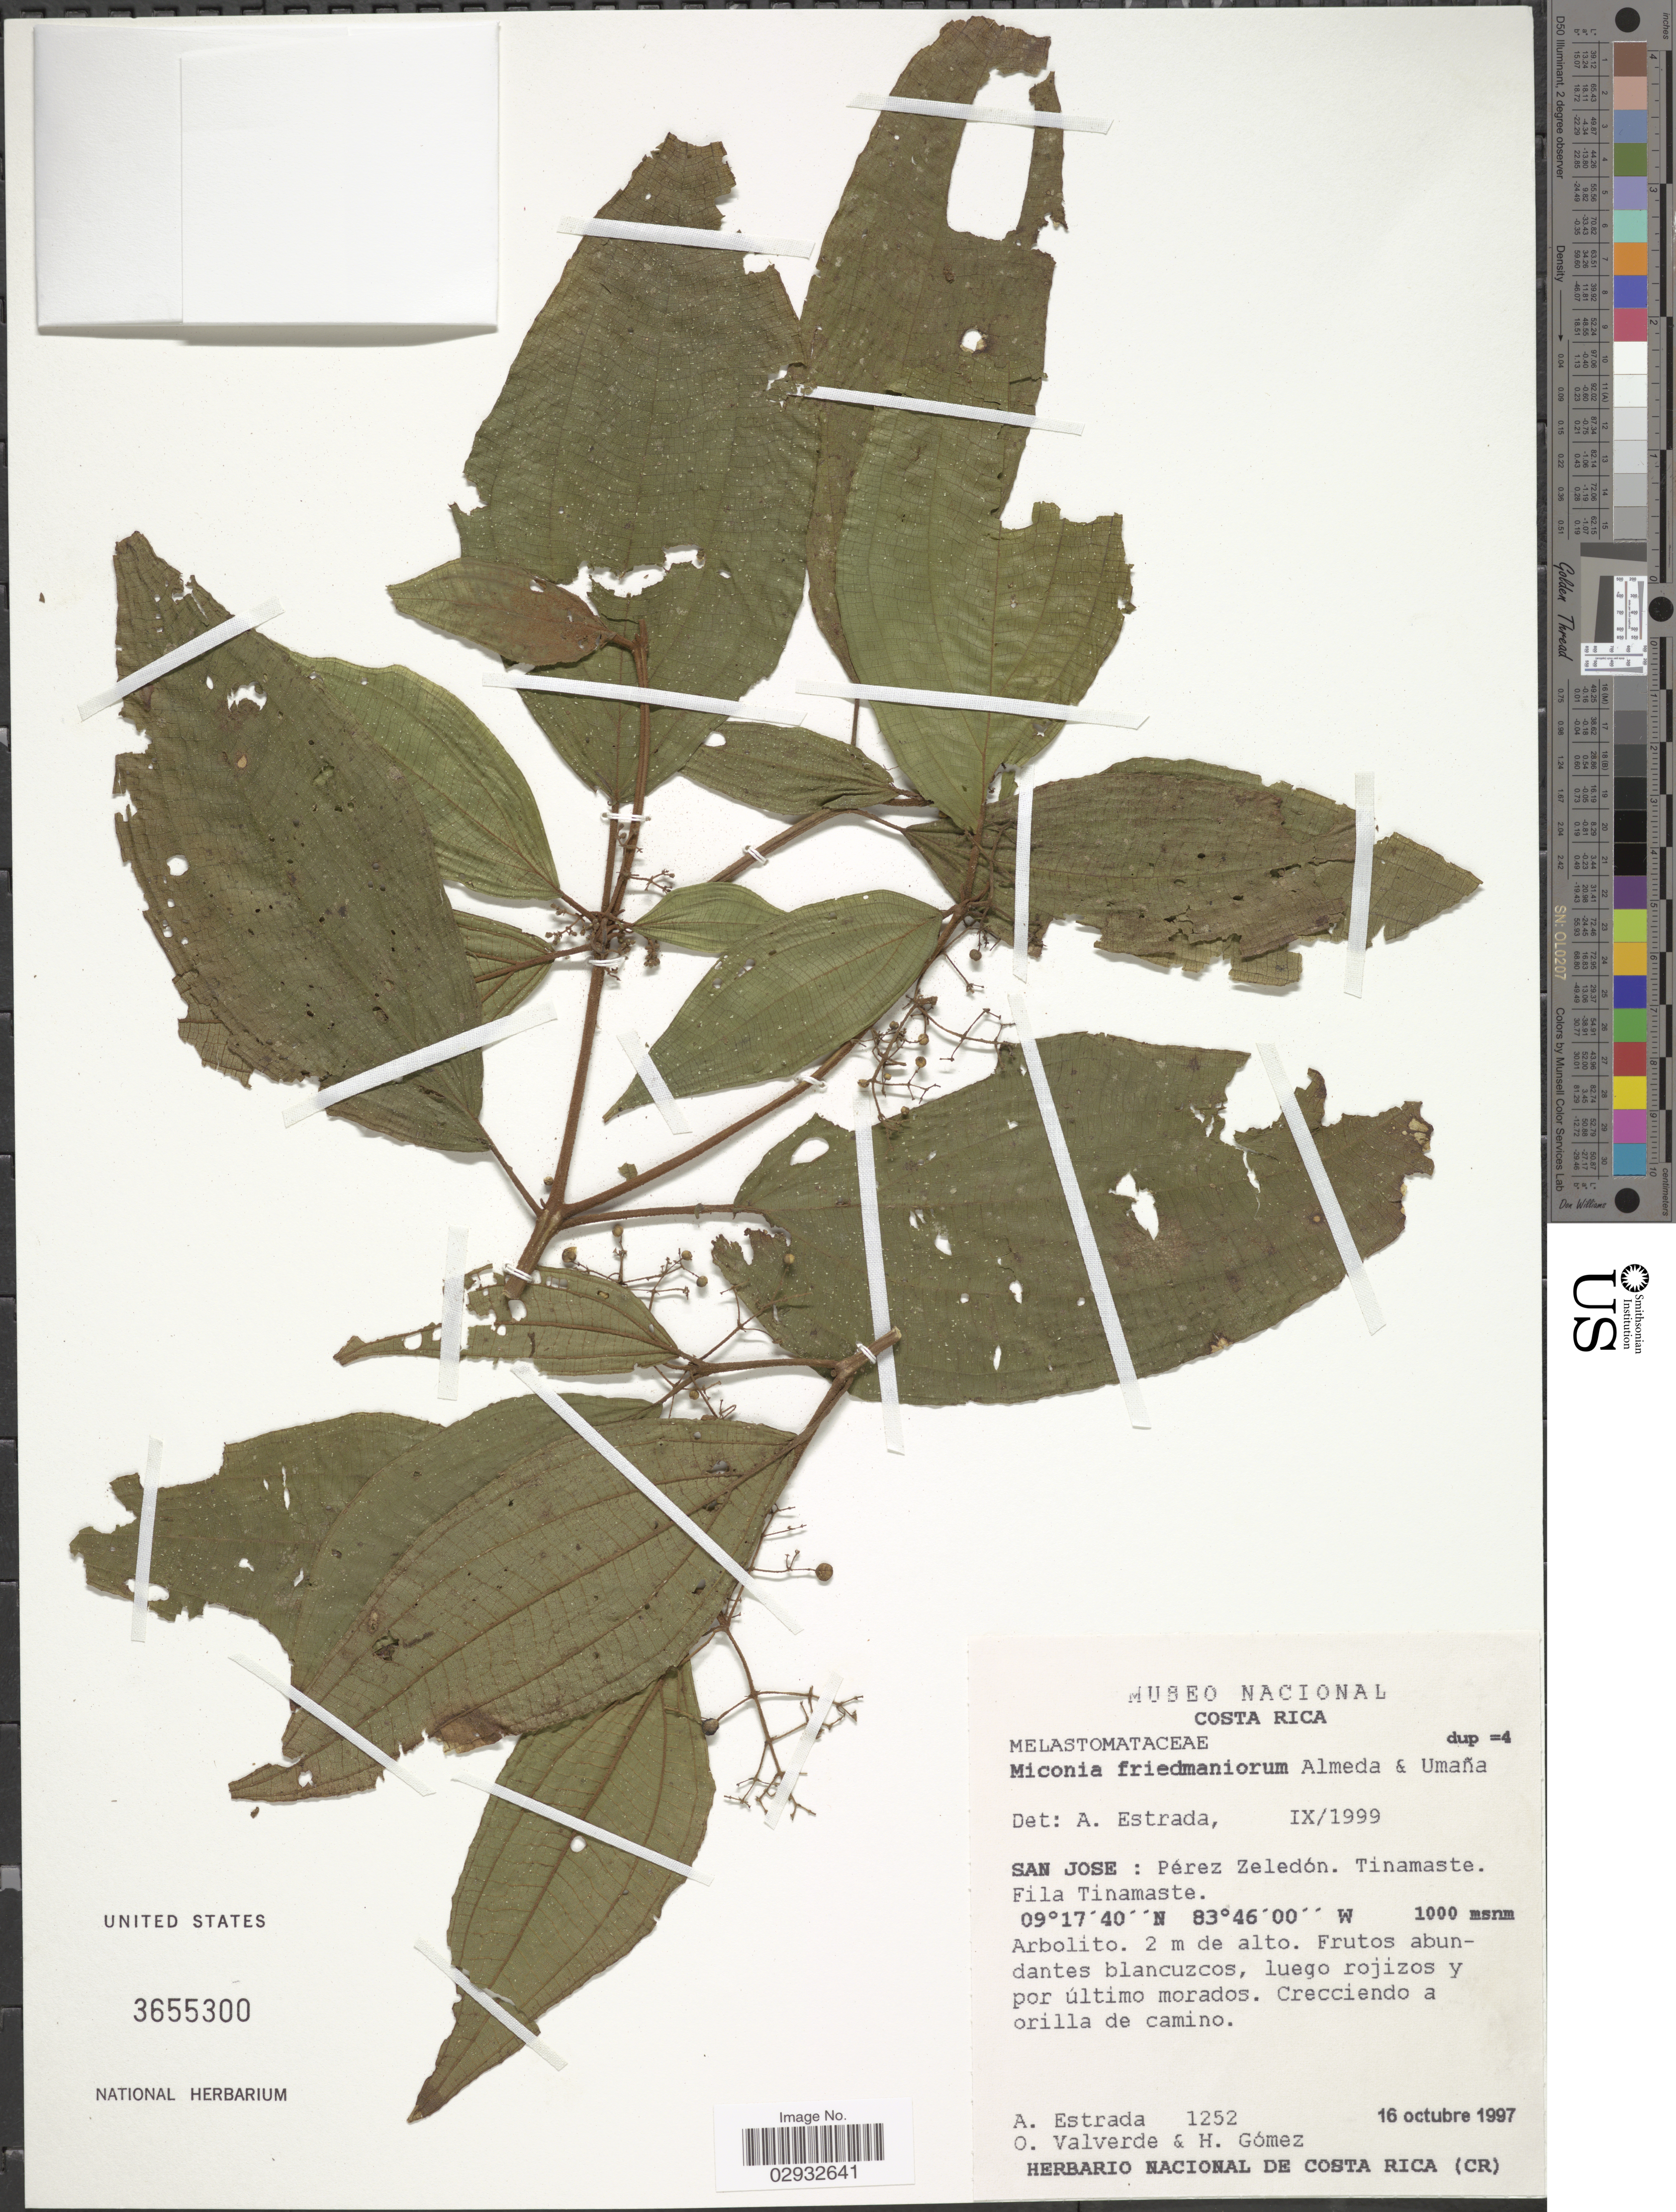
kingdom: Plantae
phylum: Tracheophyta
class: Magnoliopsida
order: Myrtales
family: Melastomataceae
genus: Miconia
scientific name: Miconia friedmaniorum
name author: Almeda & Umaña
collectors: A. Estrada, O. Valverde & H. Gomez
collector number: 1252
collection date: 1997-10-16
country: Costa Rica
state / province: San José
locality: Pérez Zeledón. Tinamaste. Fila Tinamaste.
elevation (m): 1000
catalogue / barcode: US 3655300